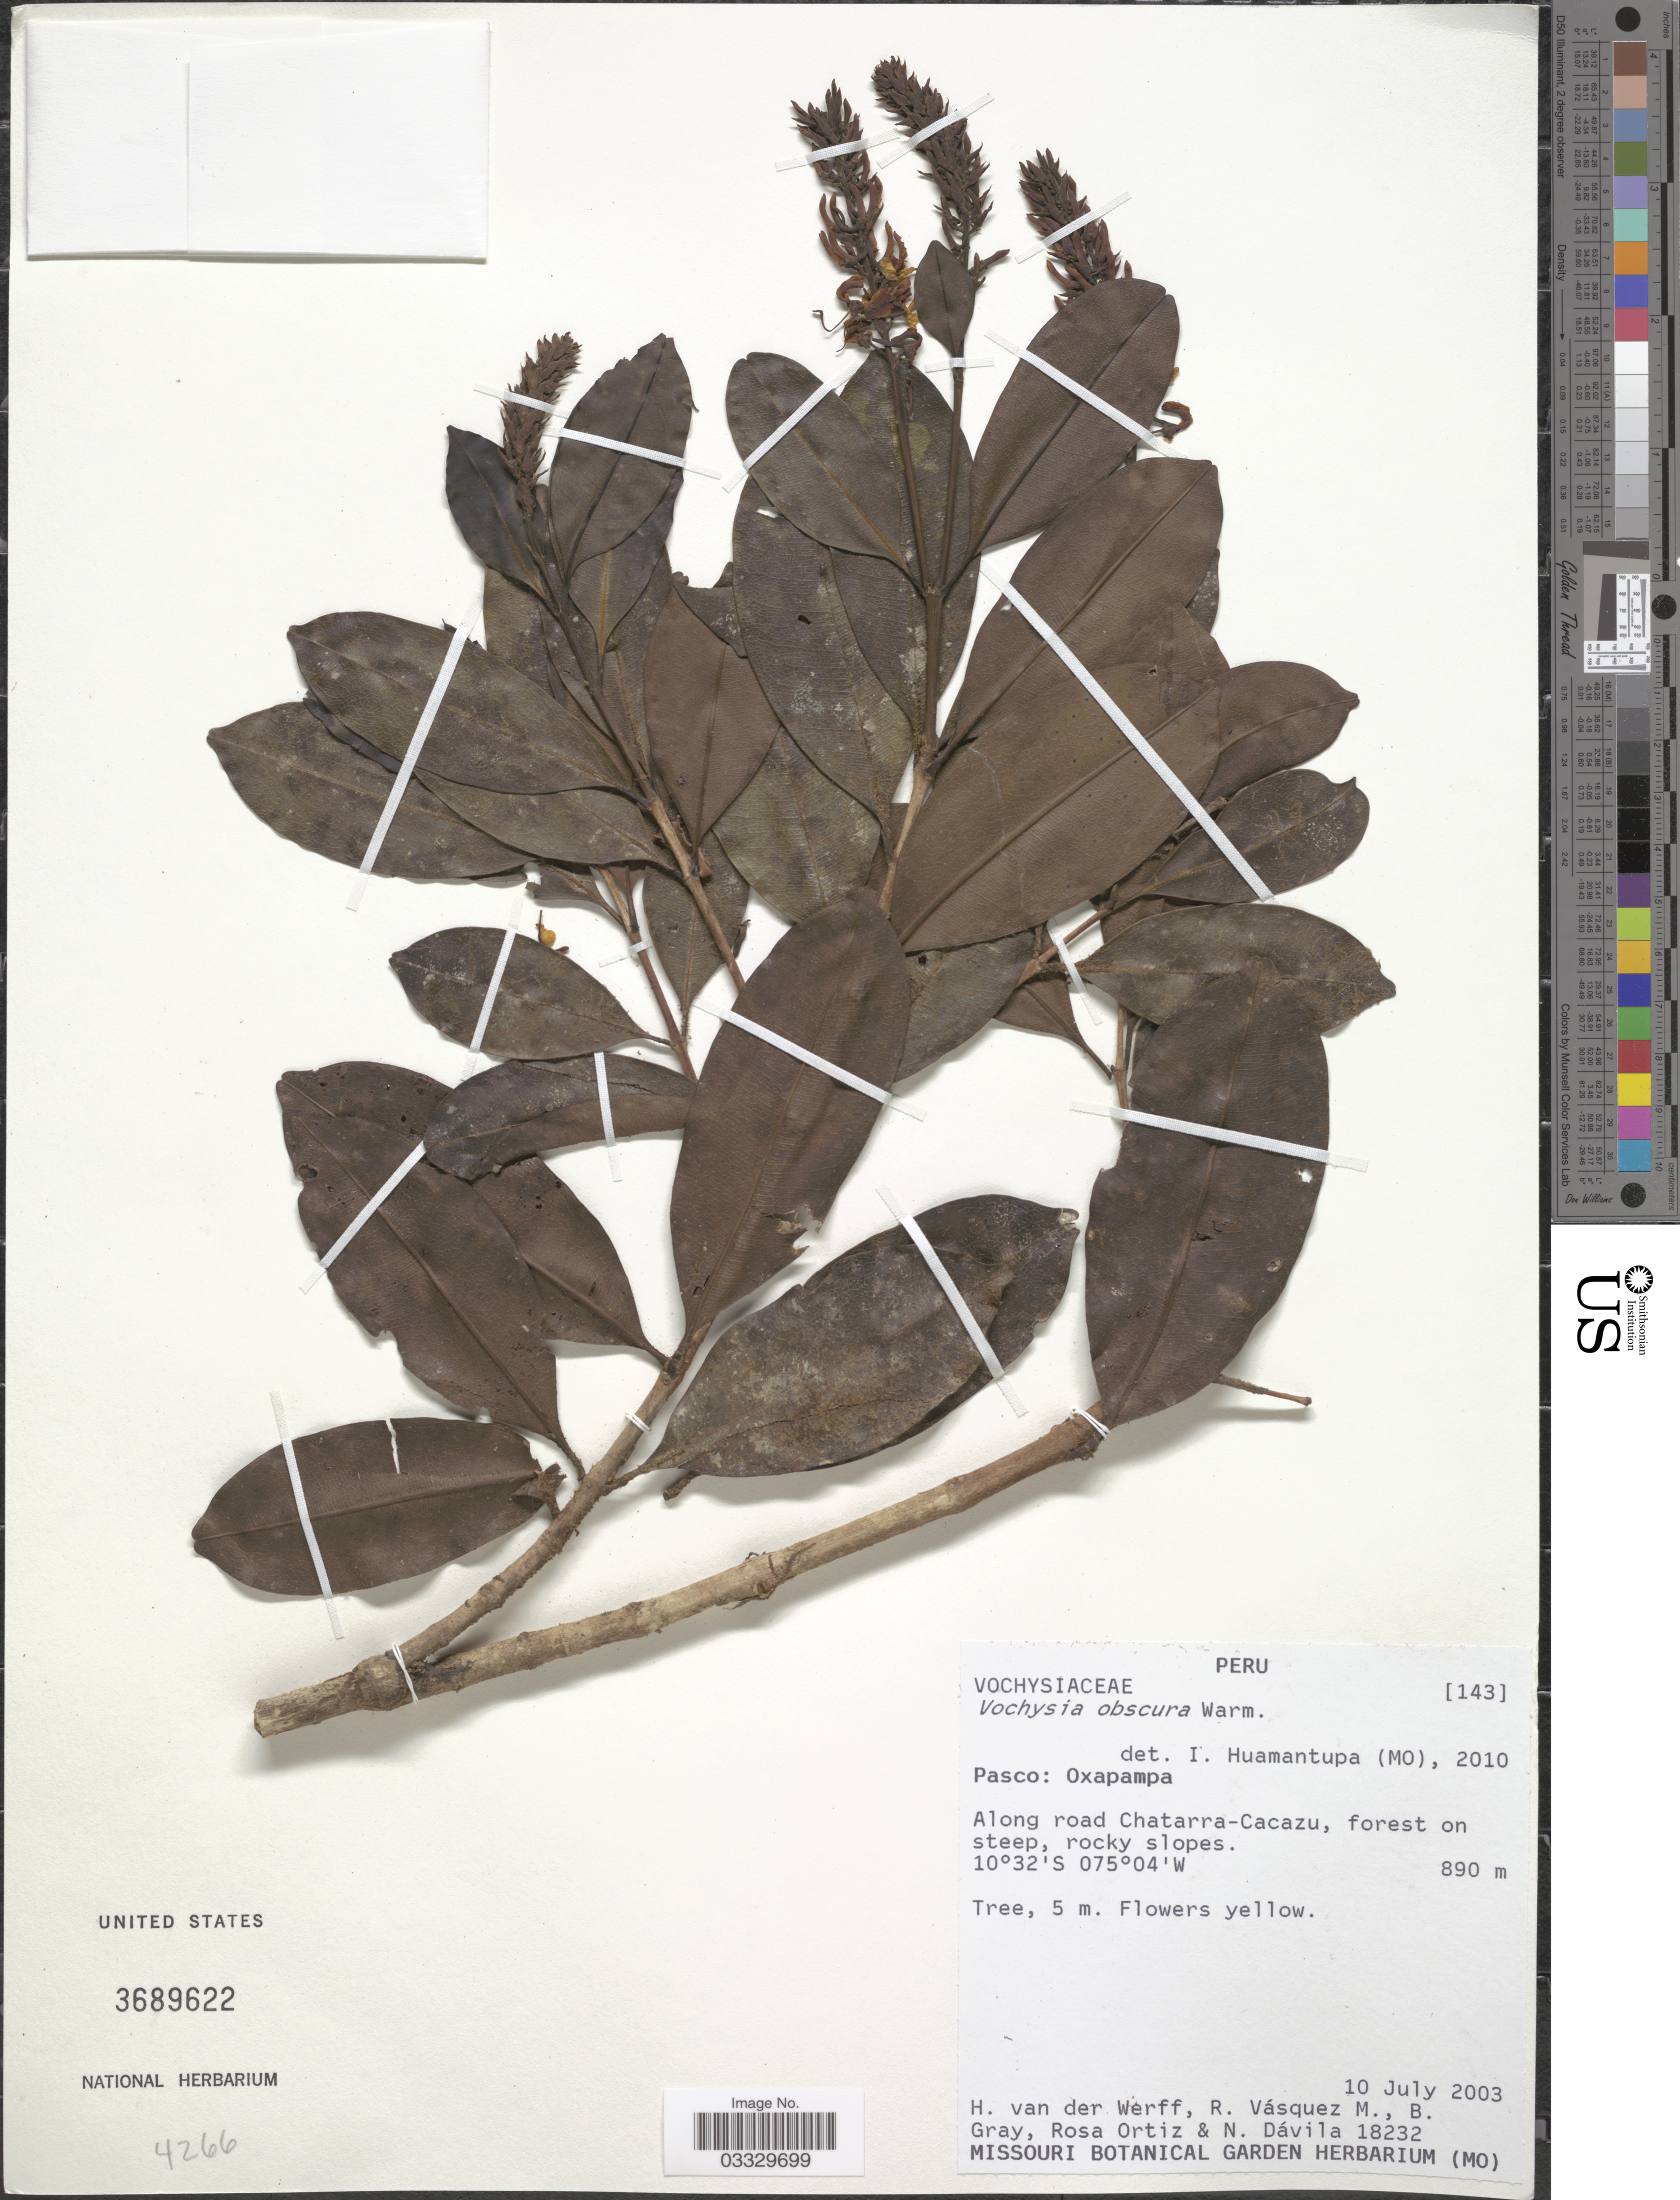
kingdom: Plantae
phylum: Tracheophyta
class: Magnoliopsida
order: Myrtales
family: Vochysiaceae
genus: Vochysia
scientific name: Vochysia obscura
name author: Warm.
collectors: H. van der Werff, R. Vásquez M., B. Gray, R. del C. Ortiz & N. Dávila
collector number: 18232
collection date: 2003-07-10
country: Peru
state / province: Pasco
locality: Oxapampa. Along road Chatarra-Cacazu.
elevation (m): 890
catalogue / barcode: US 3689622